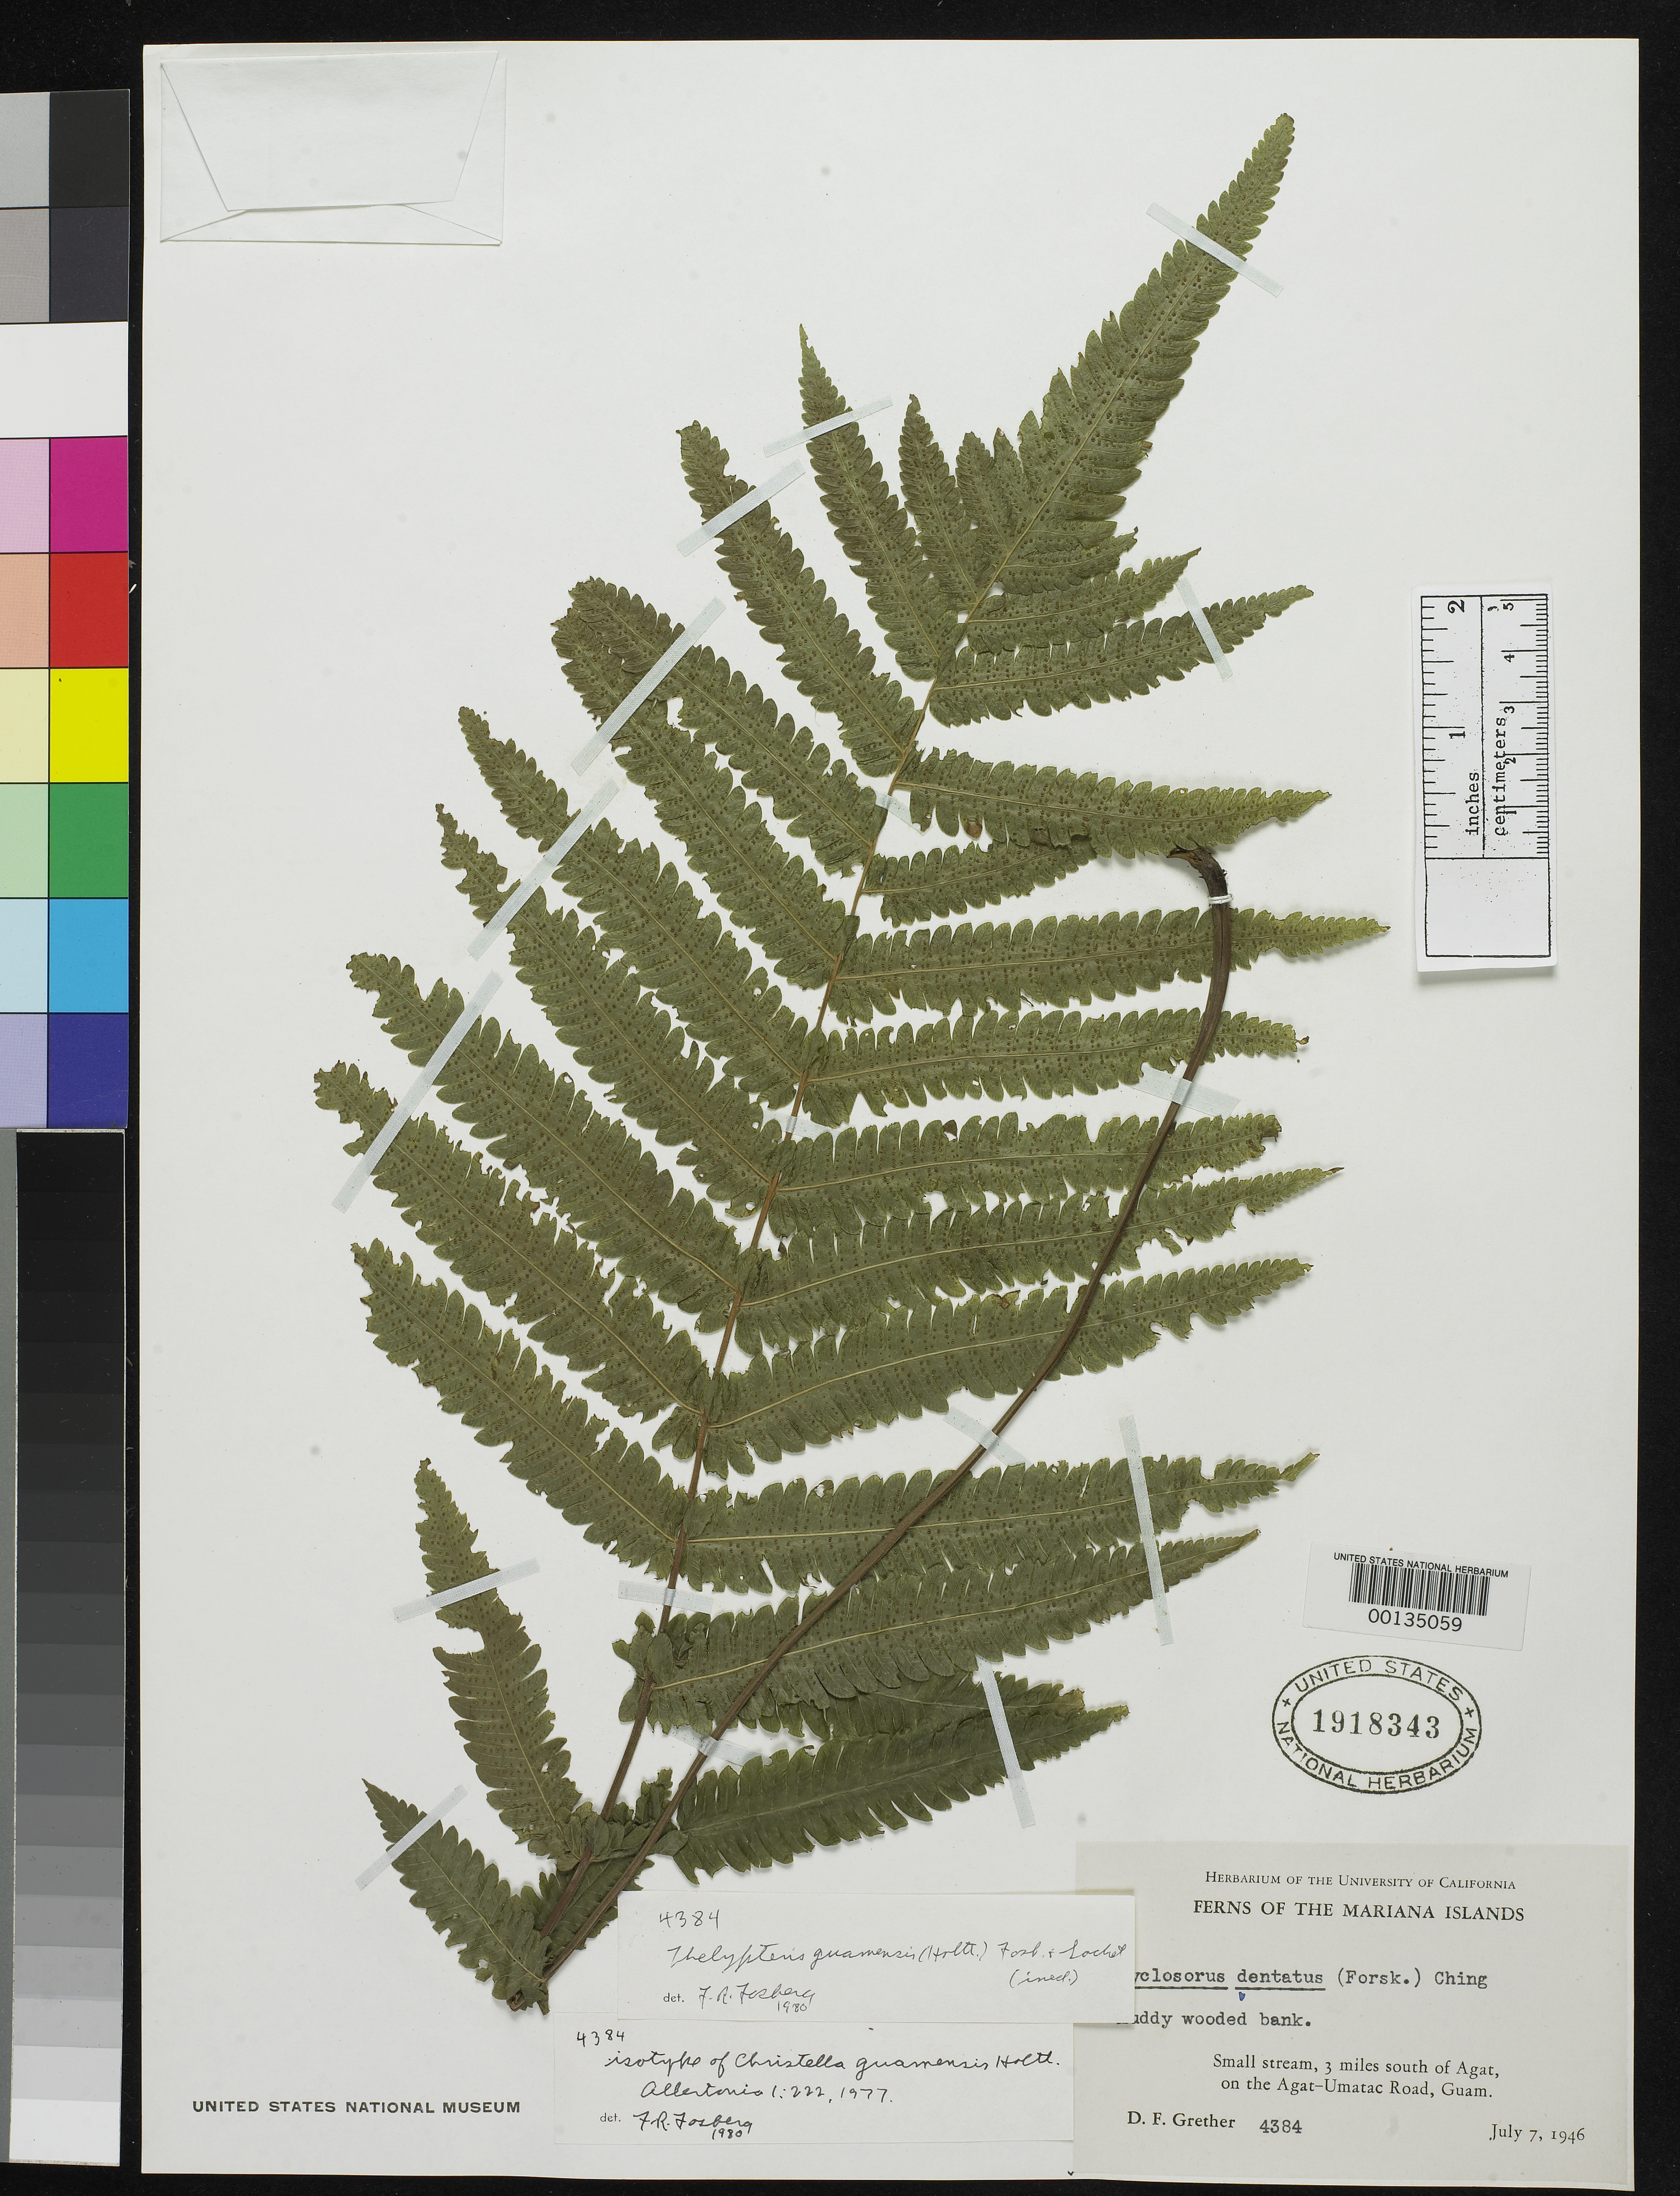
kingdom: Plantae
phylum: Tracheophyta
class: Polypodiopsida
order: Polypodiales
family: Thelypteridaceae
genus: Christella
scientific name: Christella guamensis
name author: Holttum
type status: Isotype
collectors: D. F. Grether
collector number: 4384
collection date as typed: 07 Jul 1946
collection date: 1946-07-07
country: Guam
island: Guam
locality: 3 mi S of Agat, on Agat - Umatac road.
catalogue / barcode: US 1918343